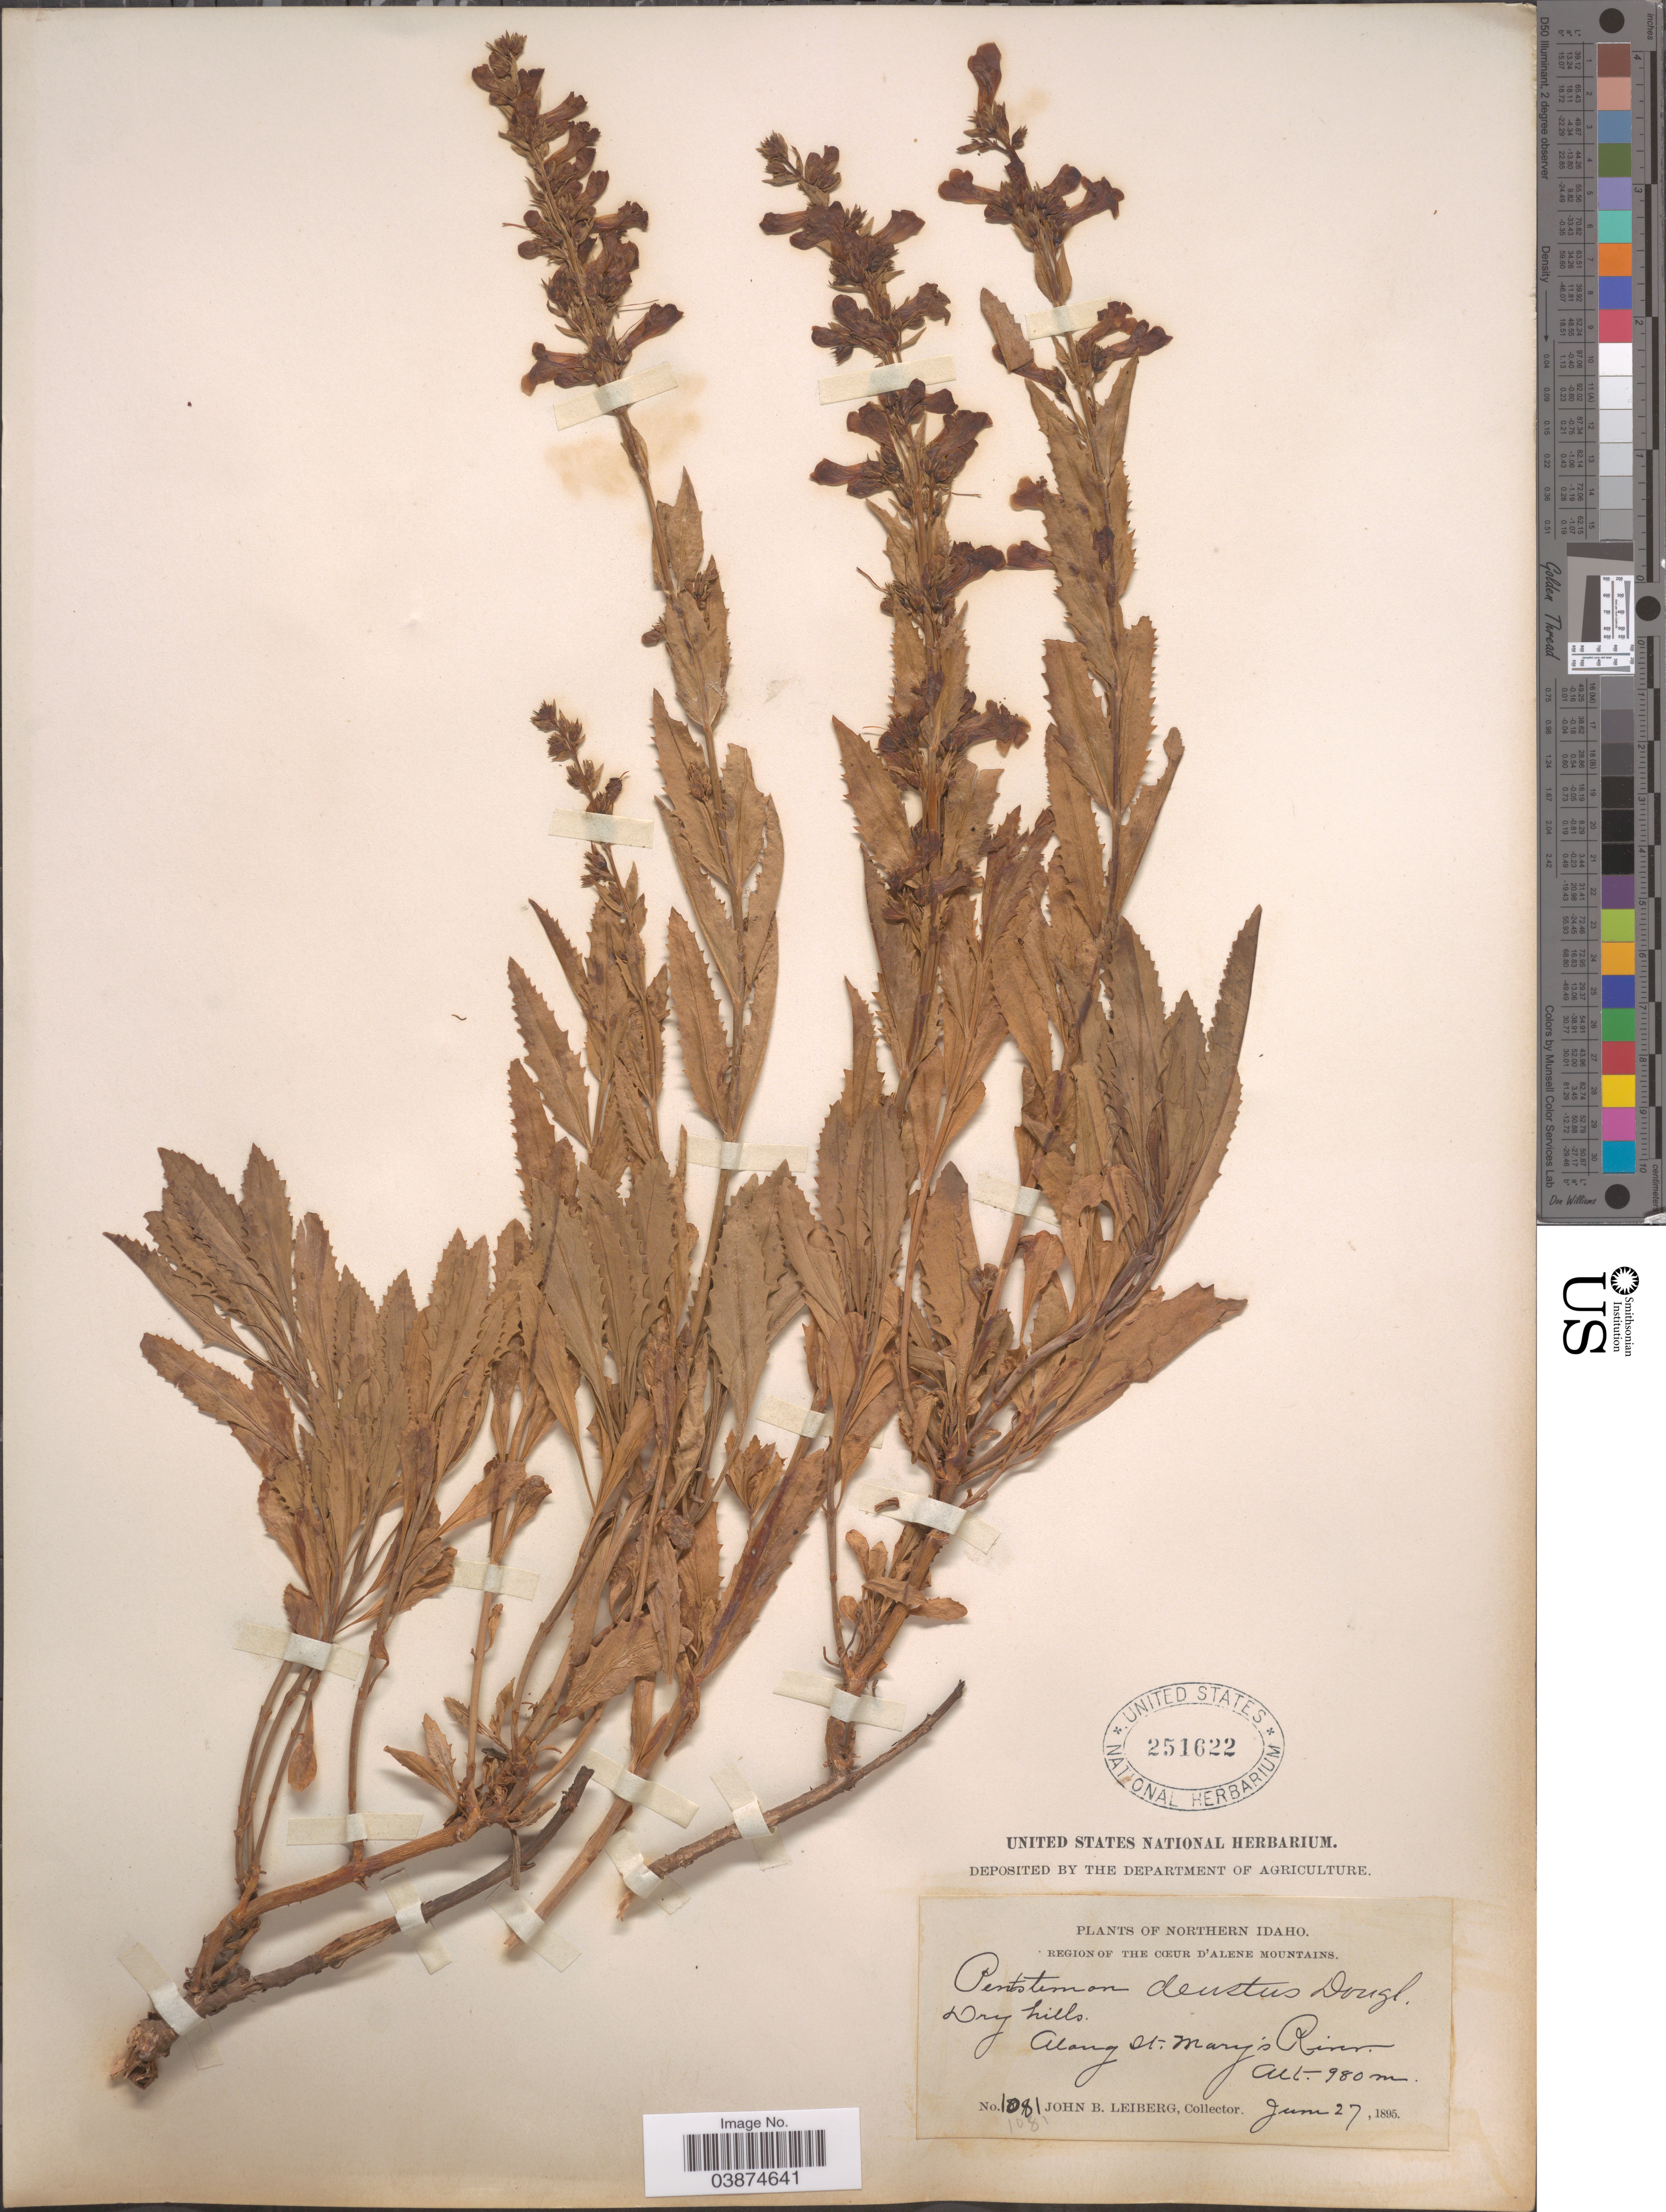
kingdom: Plantae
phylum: Tracheophyta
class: Magnoliopsida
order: Lamiales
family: Plantaginaceae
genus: Penstemon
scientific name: Penstemon deustus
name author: Douglas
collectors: J. B. Leiberg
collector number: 1081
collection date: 1895-06-27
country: United States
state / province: Idaho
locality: Northern Idaho. Region of the Cœur D'Alene Mountains. Along St. Mary's River.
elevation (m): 980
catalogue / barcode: US 251622